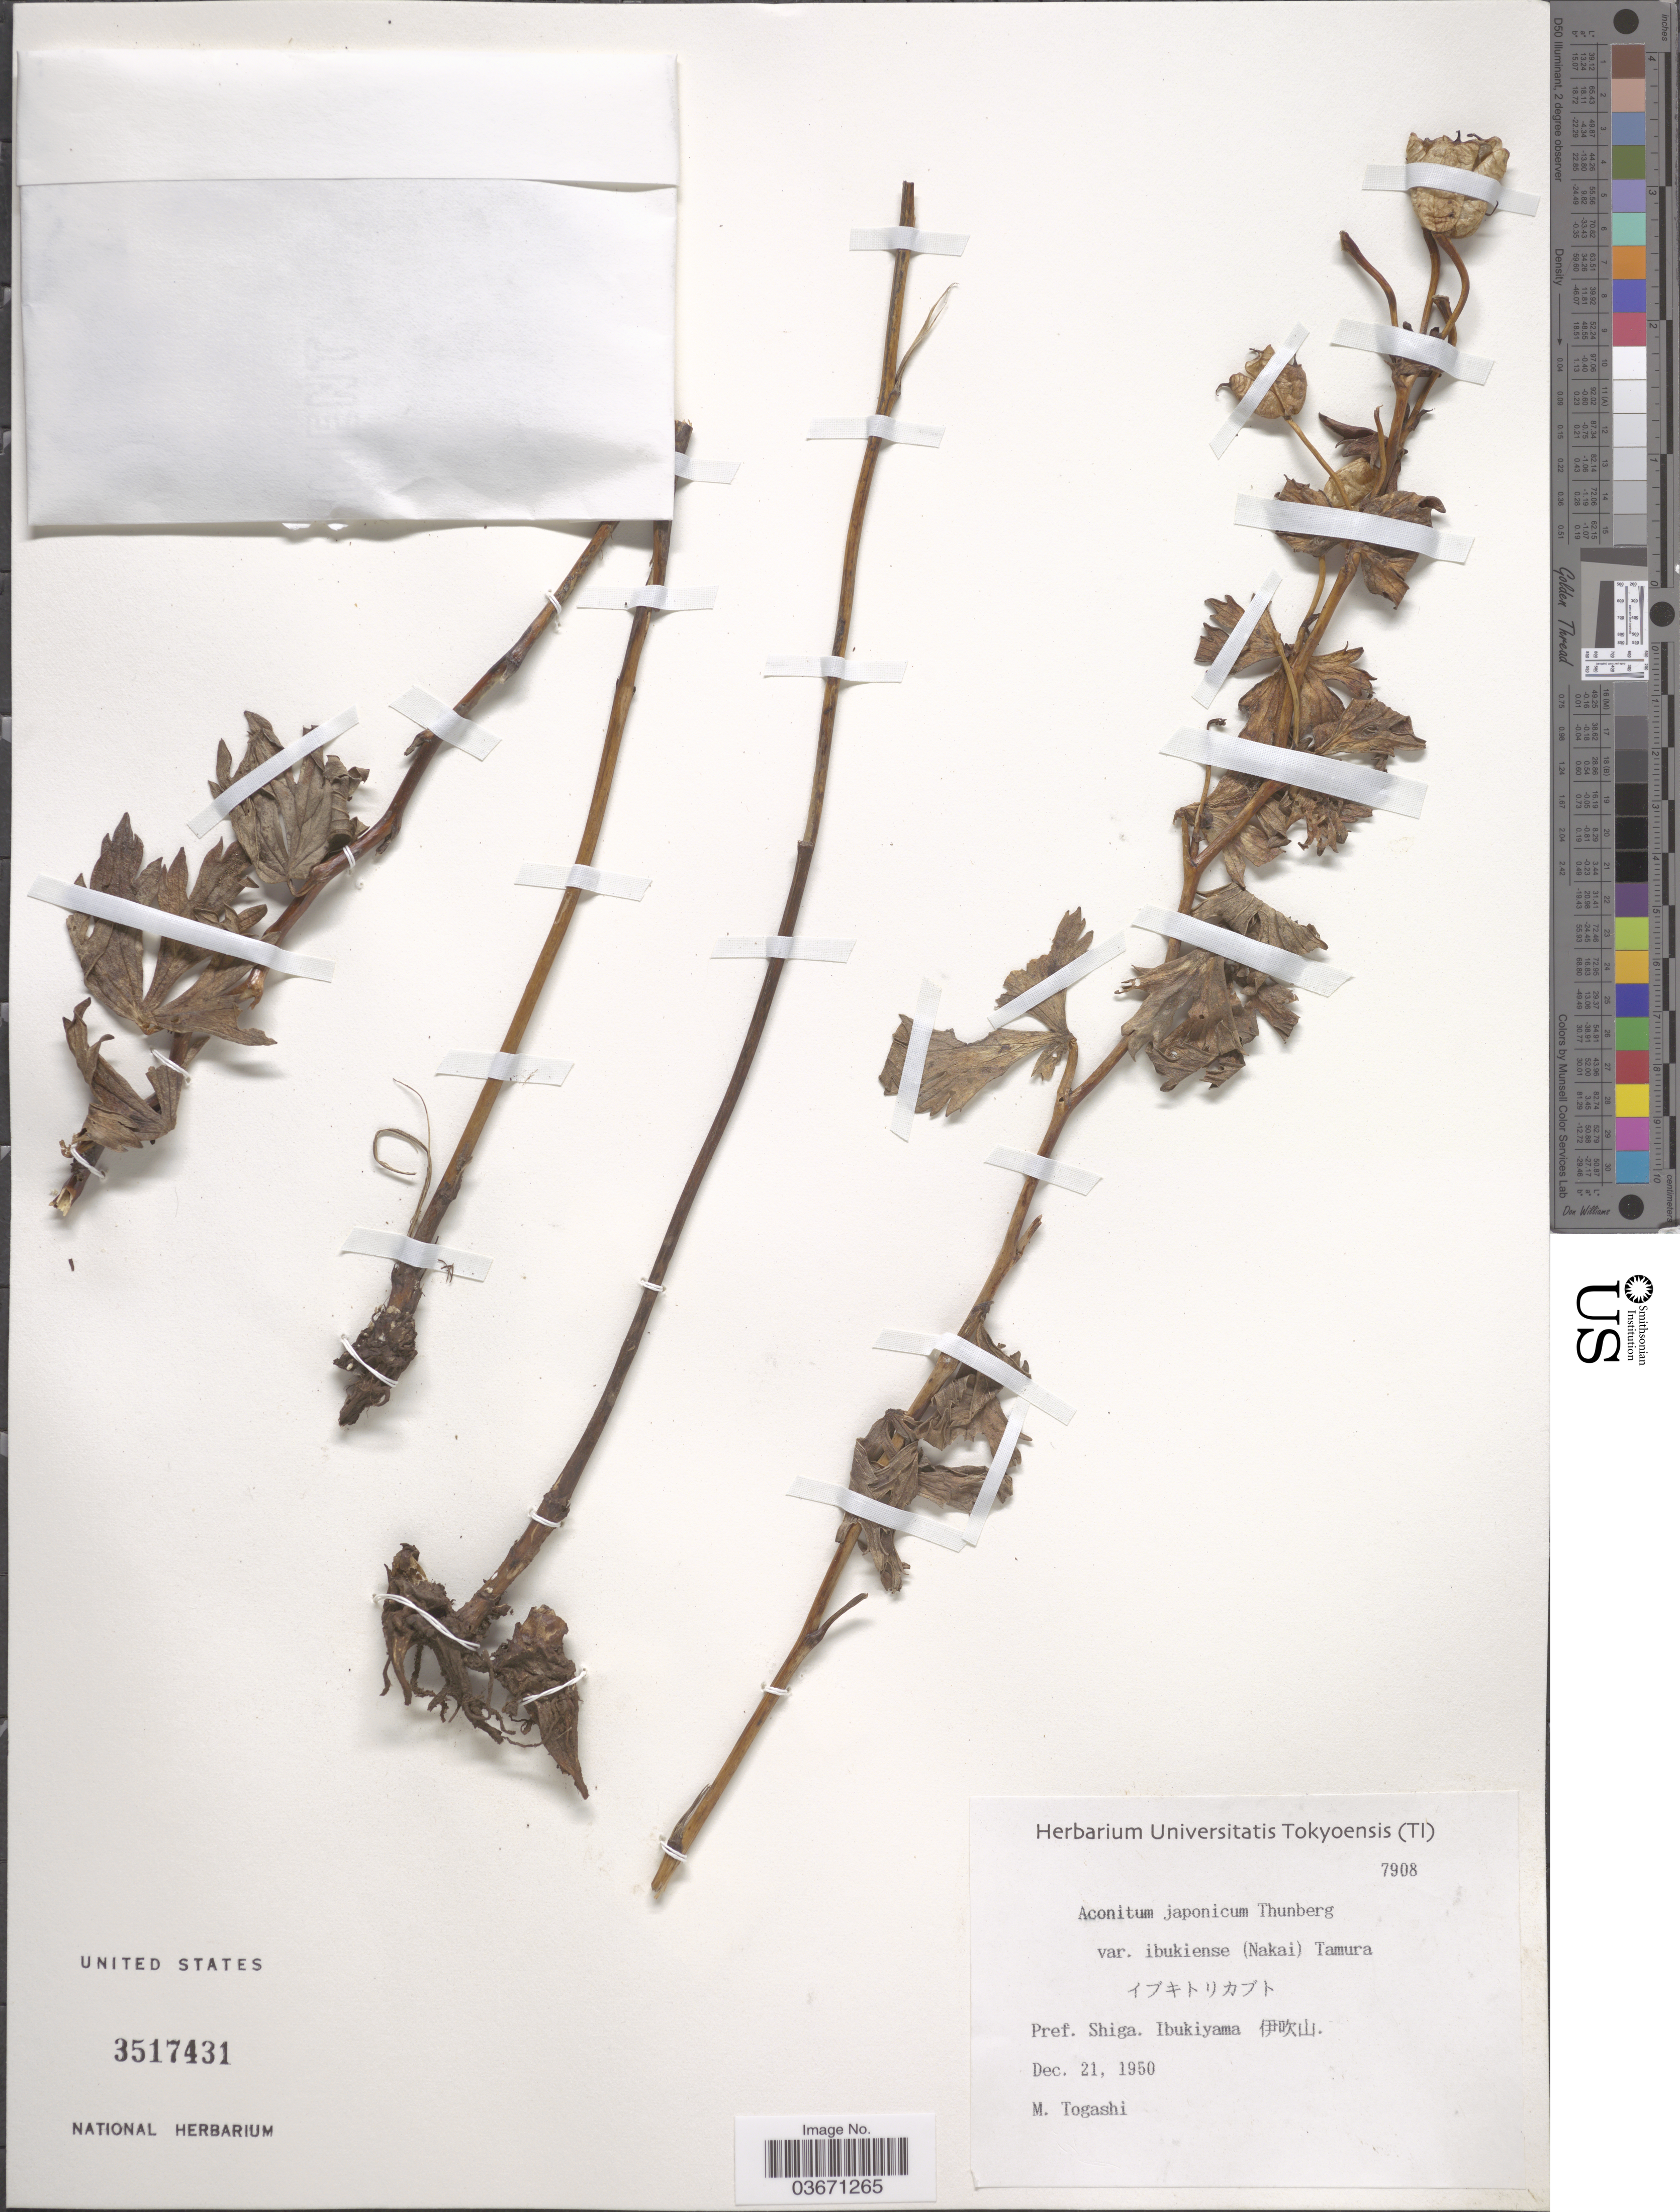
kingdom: Plantae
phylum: Tracheophyta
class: Magnoliopsida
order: Ranunculales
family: Ranunculaceae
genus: Aconitum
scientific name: Aconitum ibukiense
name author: Nakai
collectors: M. Togashi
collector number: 7908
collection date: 1950-12-21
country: Japan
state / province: Siga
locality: Pref. Shiga, Ibukiyama X.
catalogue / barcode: US 3517431